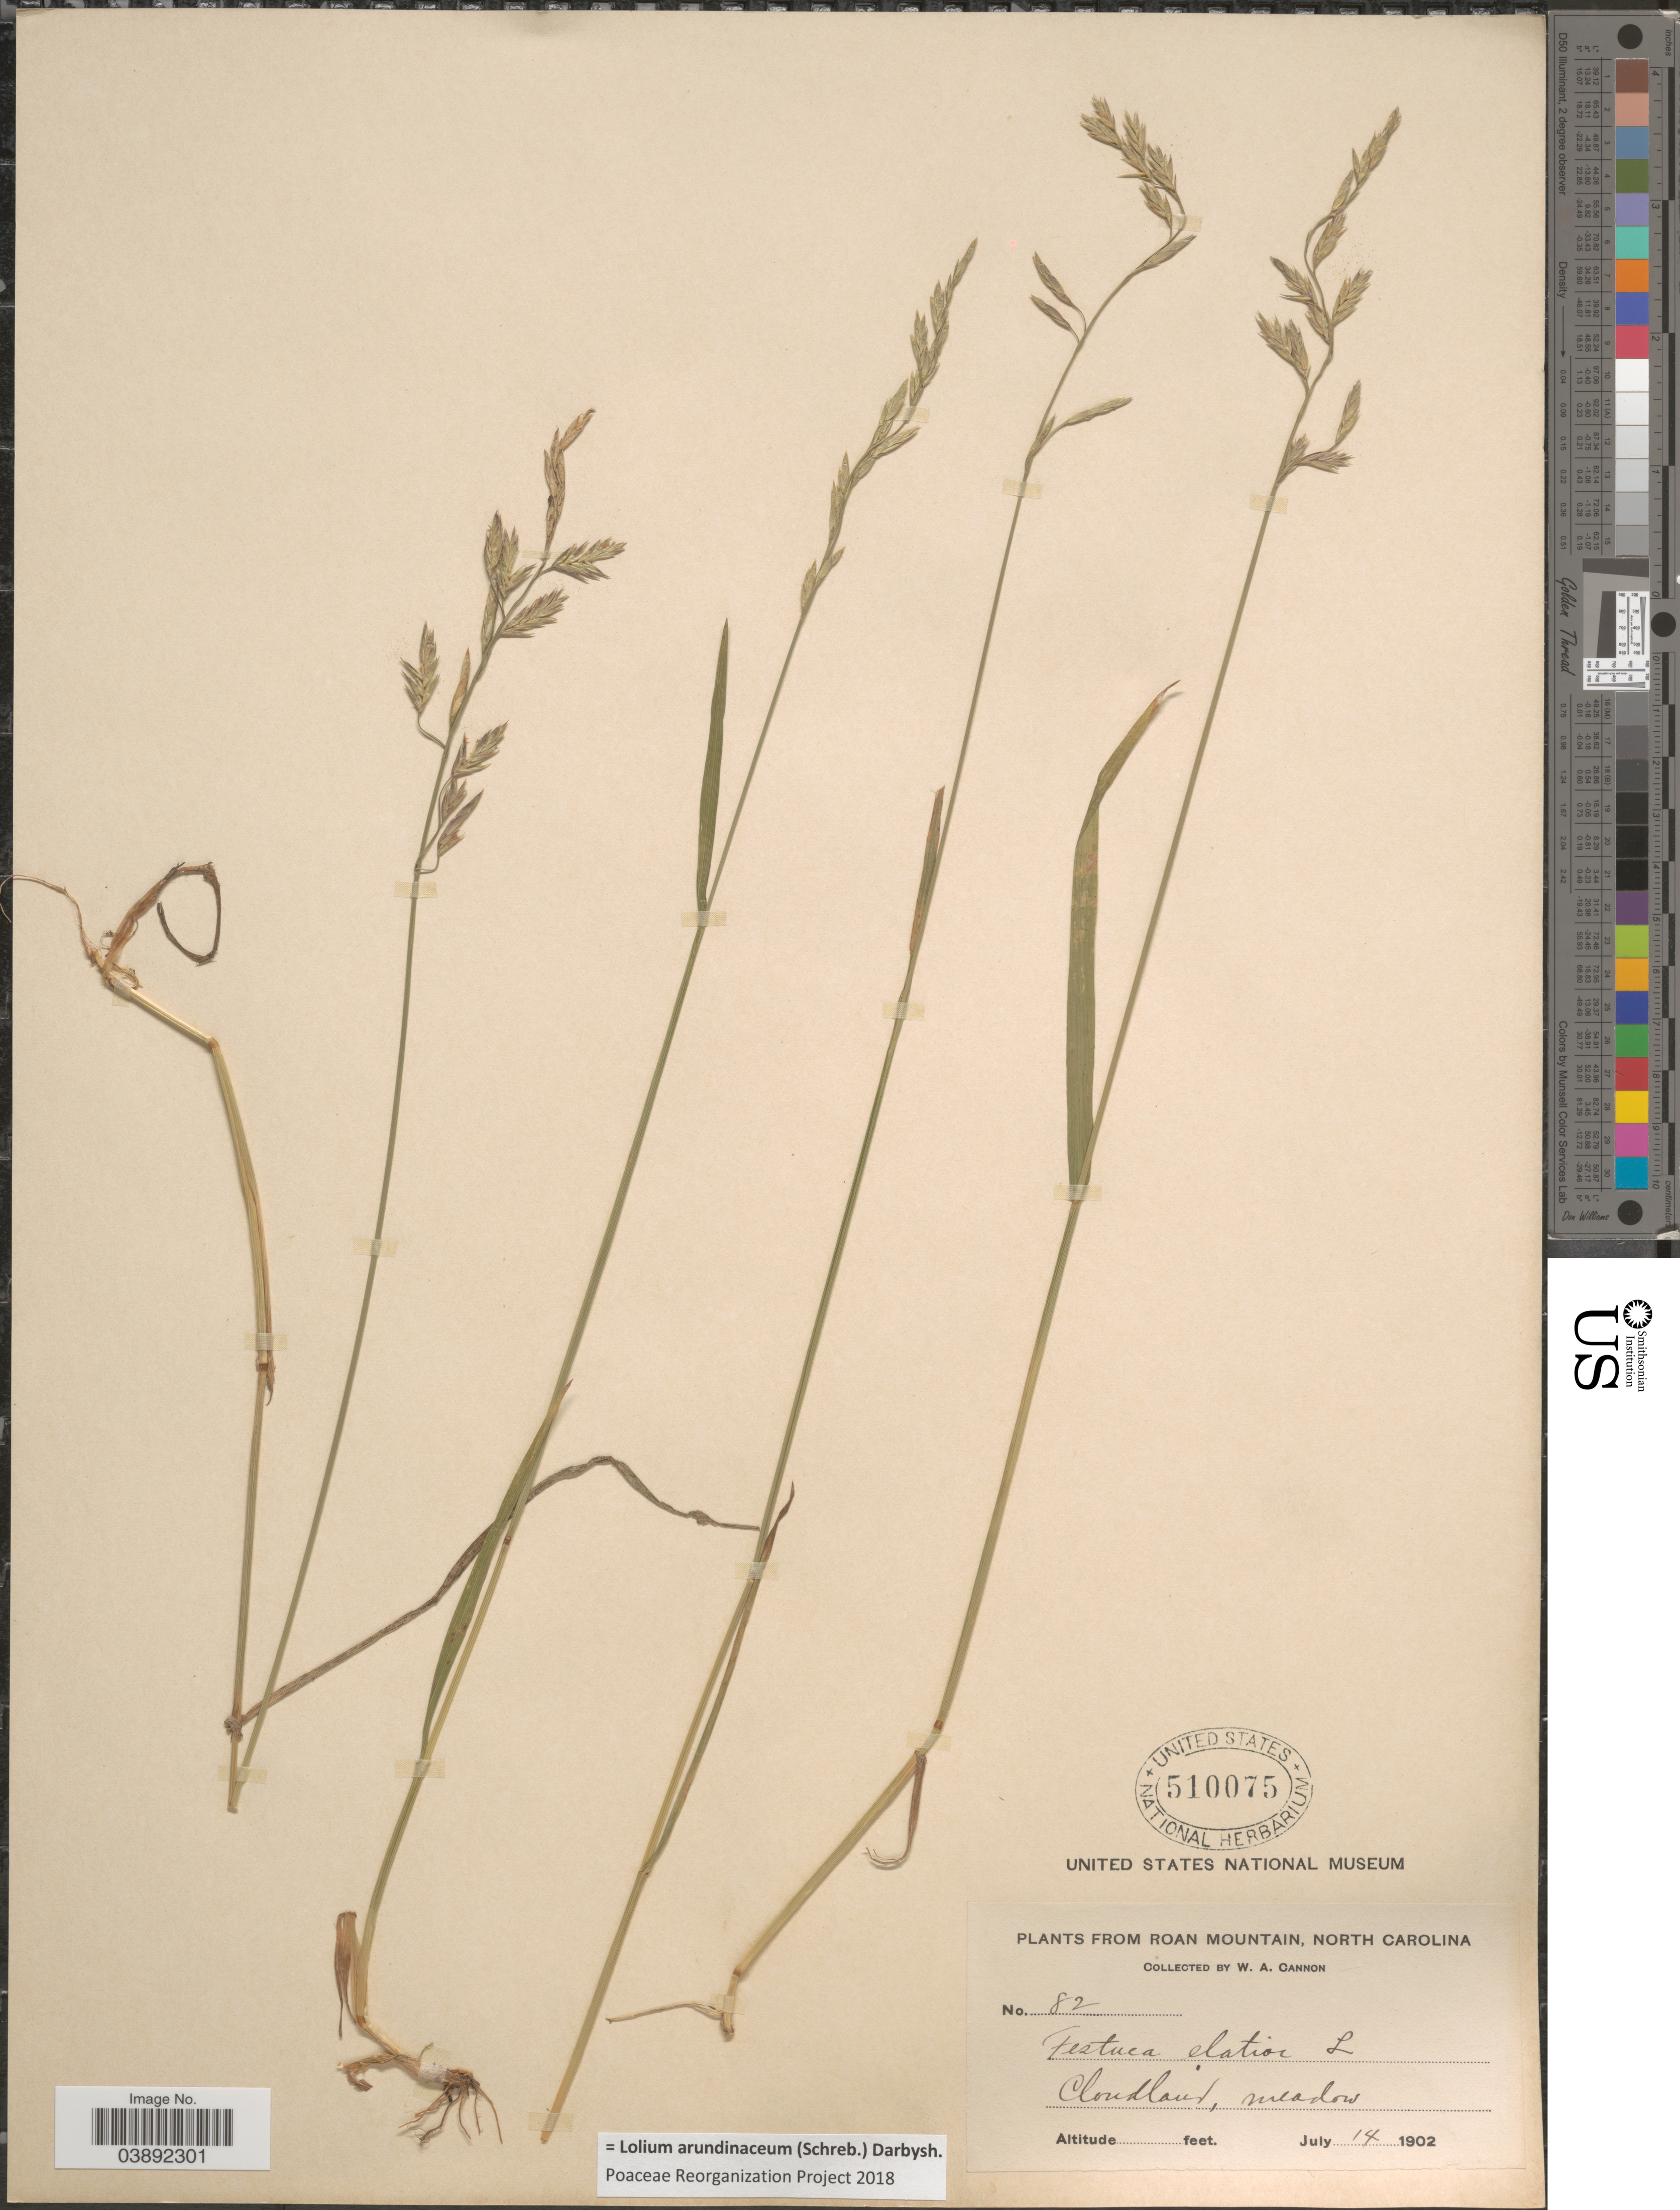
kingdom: Plantae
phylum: Tracheophyta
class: Liliopsida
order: Poales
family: Poaceae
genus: Lolium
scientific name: Lolium arundinaceum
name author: (Schreb.) Darbysh.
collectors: W. Cannon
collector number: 82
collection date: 1902-07-14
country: United States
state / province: North Carolina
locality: From Roan Mountain. Cloudland, meadow.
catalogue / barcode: US 510075